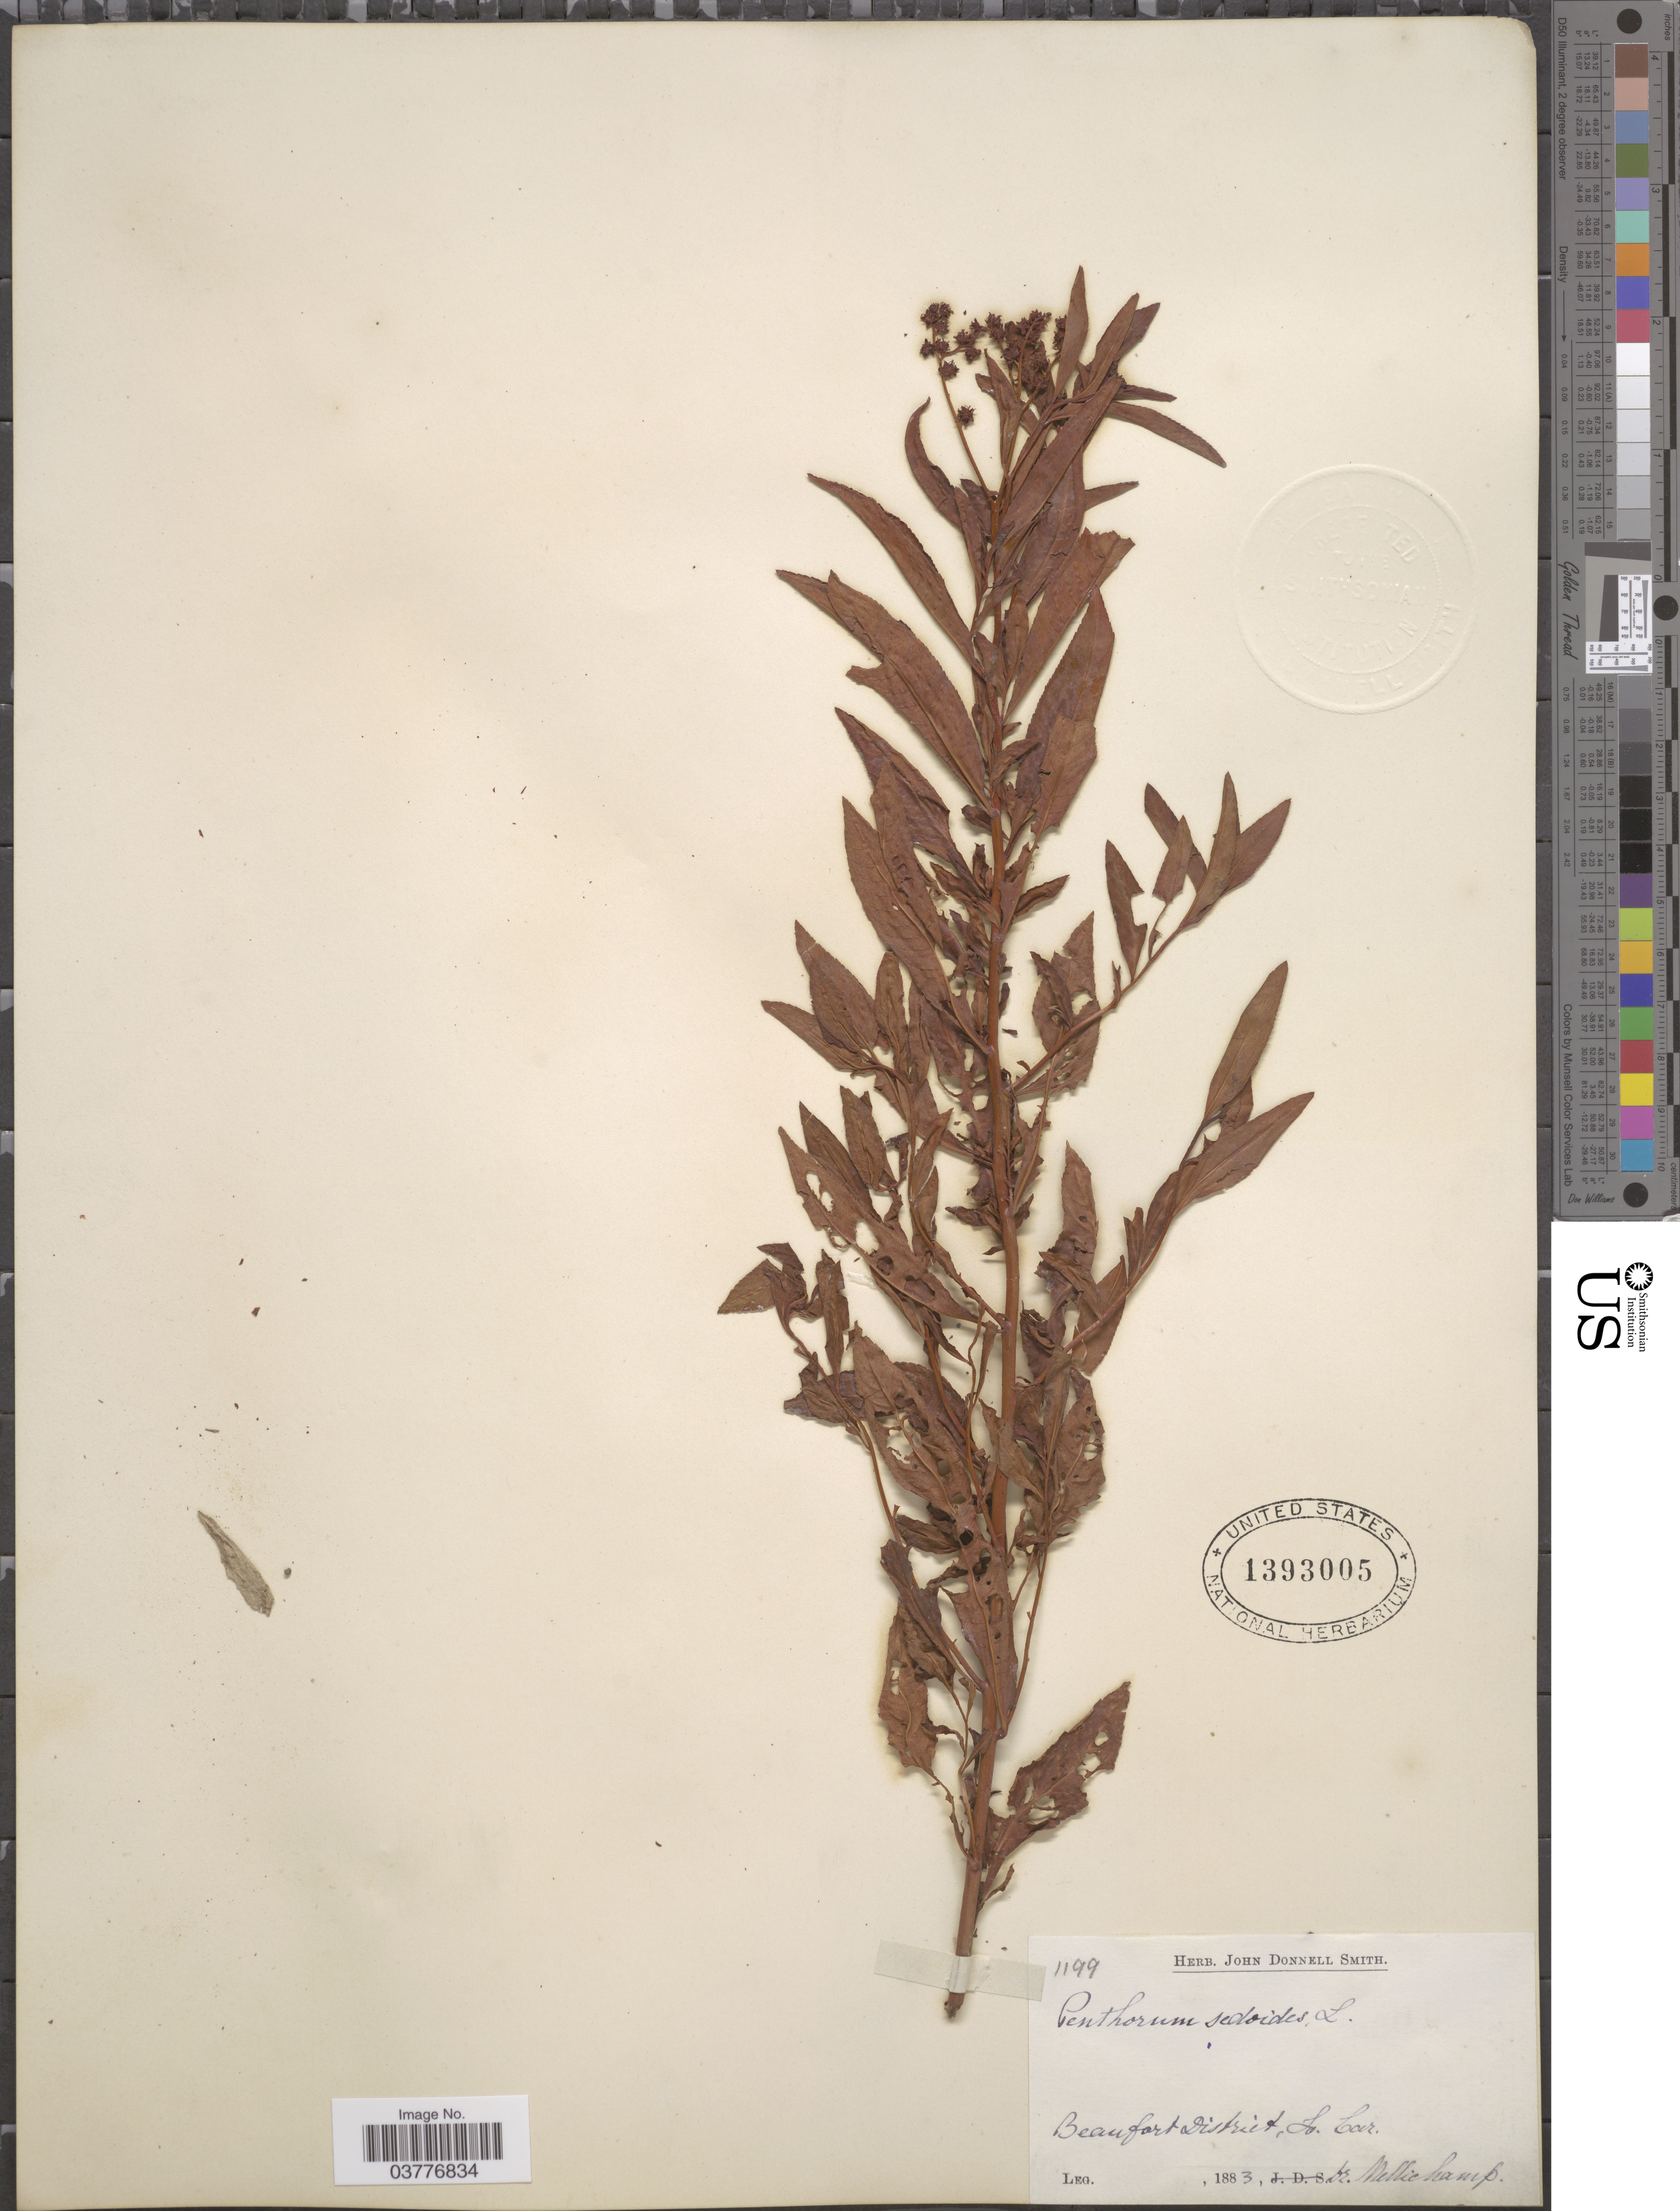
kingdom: Plantae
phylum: Tracheophyta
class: Magnoliopsida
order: Saxifragales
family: Penthoraceae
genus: Penthorum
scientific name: Penthorum sedoides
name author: L.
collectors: -. Mellichamp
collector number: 1199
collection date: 1883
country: United States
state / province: South Carolina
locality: Beaufort District.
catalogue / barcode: US 1393005